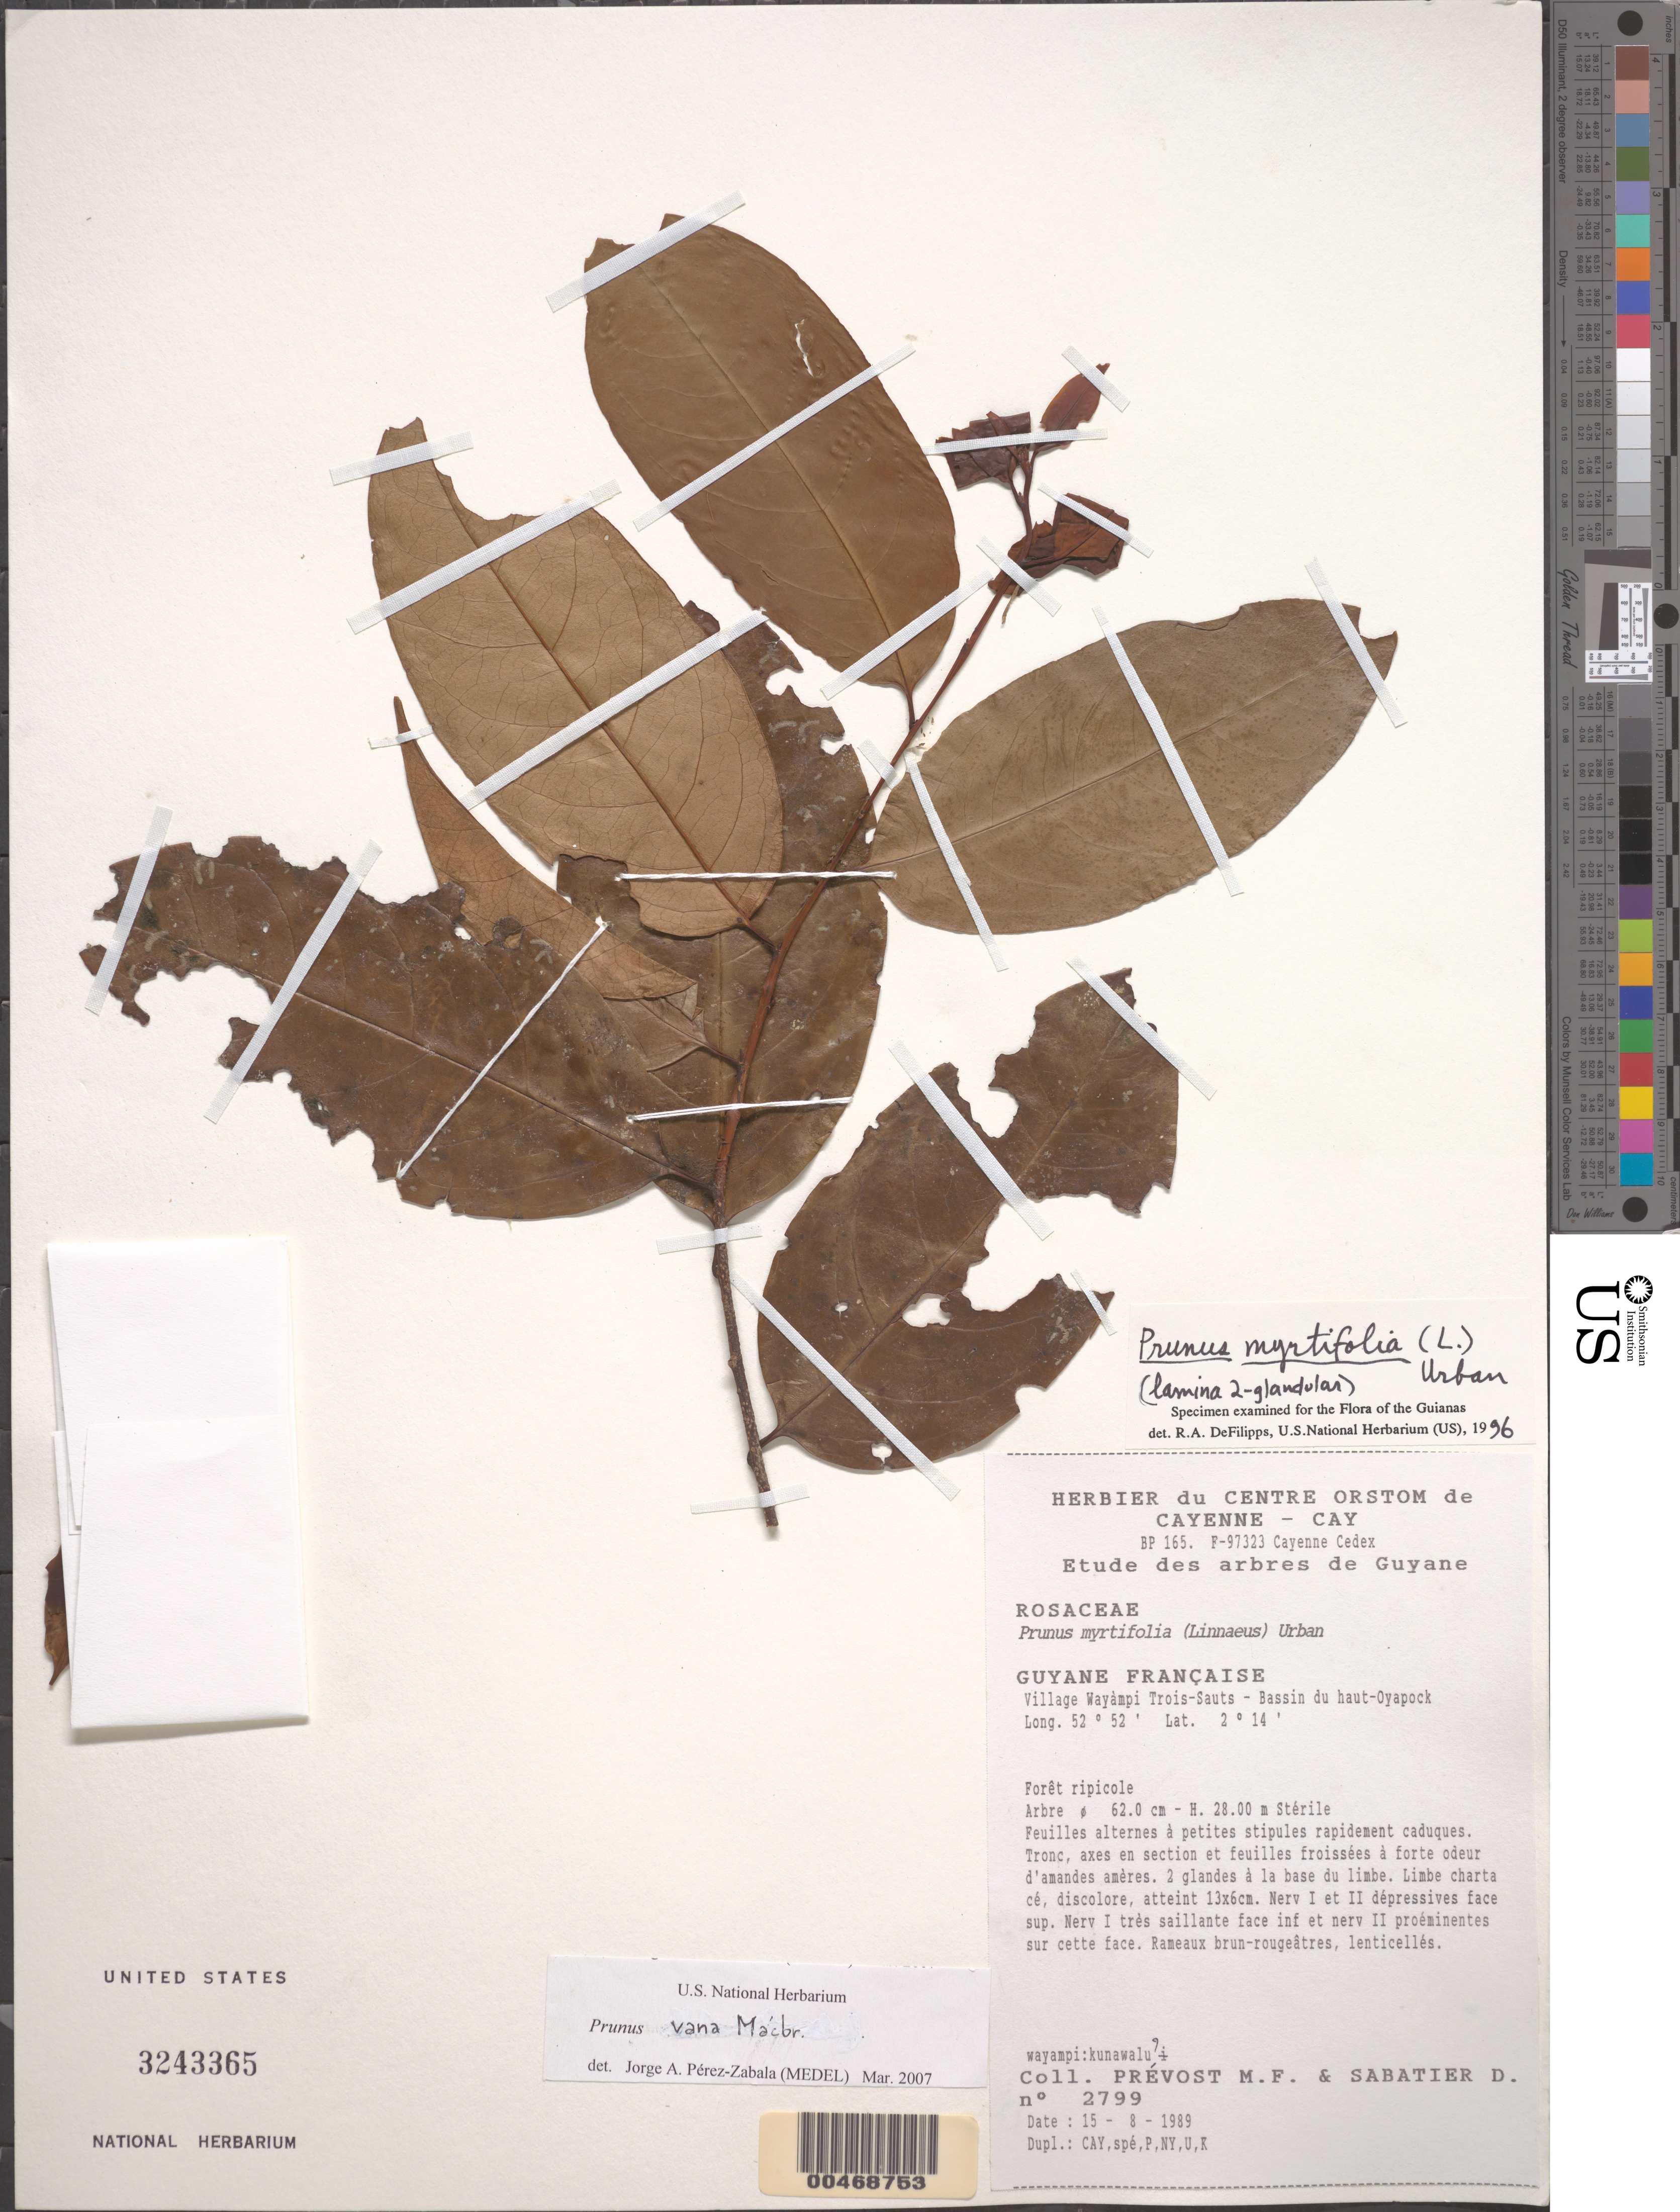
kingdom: Plantae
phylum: Tracheophyta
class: Magnoliopsida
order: Rosales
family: Rosaceae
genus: Prunus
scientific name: Prunus vana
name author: J.F. Macbr.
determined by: Pérez-Zabala, Jorge A.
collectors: M.-F. Prévost & D. Sabatier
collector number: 2799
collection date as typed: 15-Aug-89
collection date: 1989-08-15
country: French Guiana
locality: Village Wayàmp, Trois-Sauts, Bassin du haut-Oyapock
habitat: Riparian forest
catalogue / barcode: US 3243365